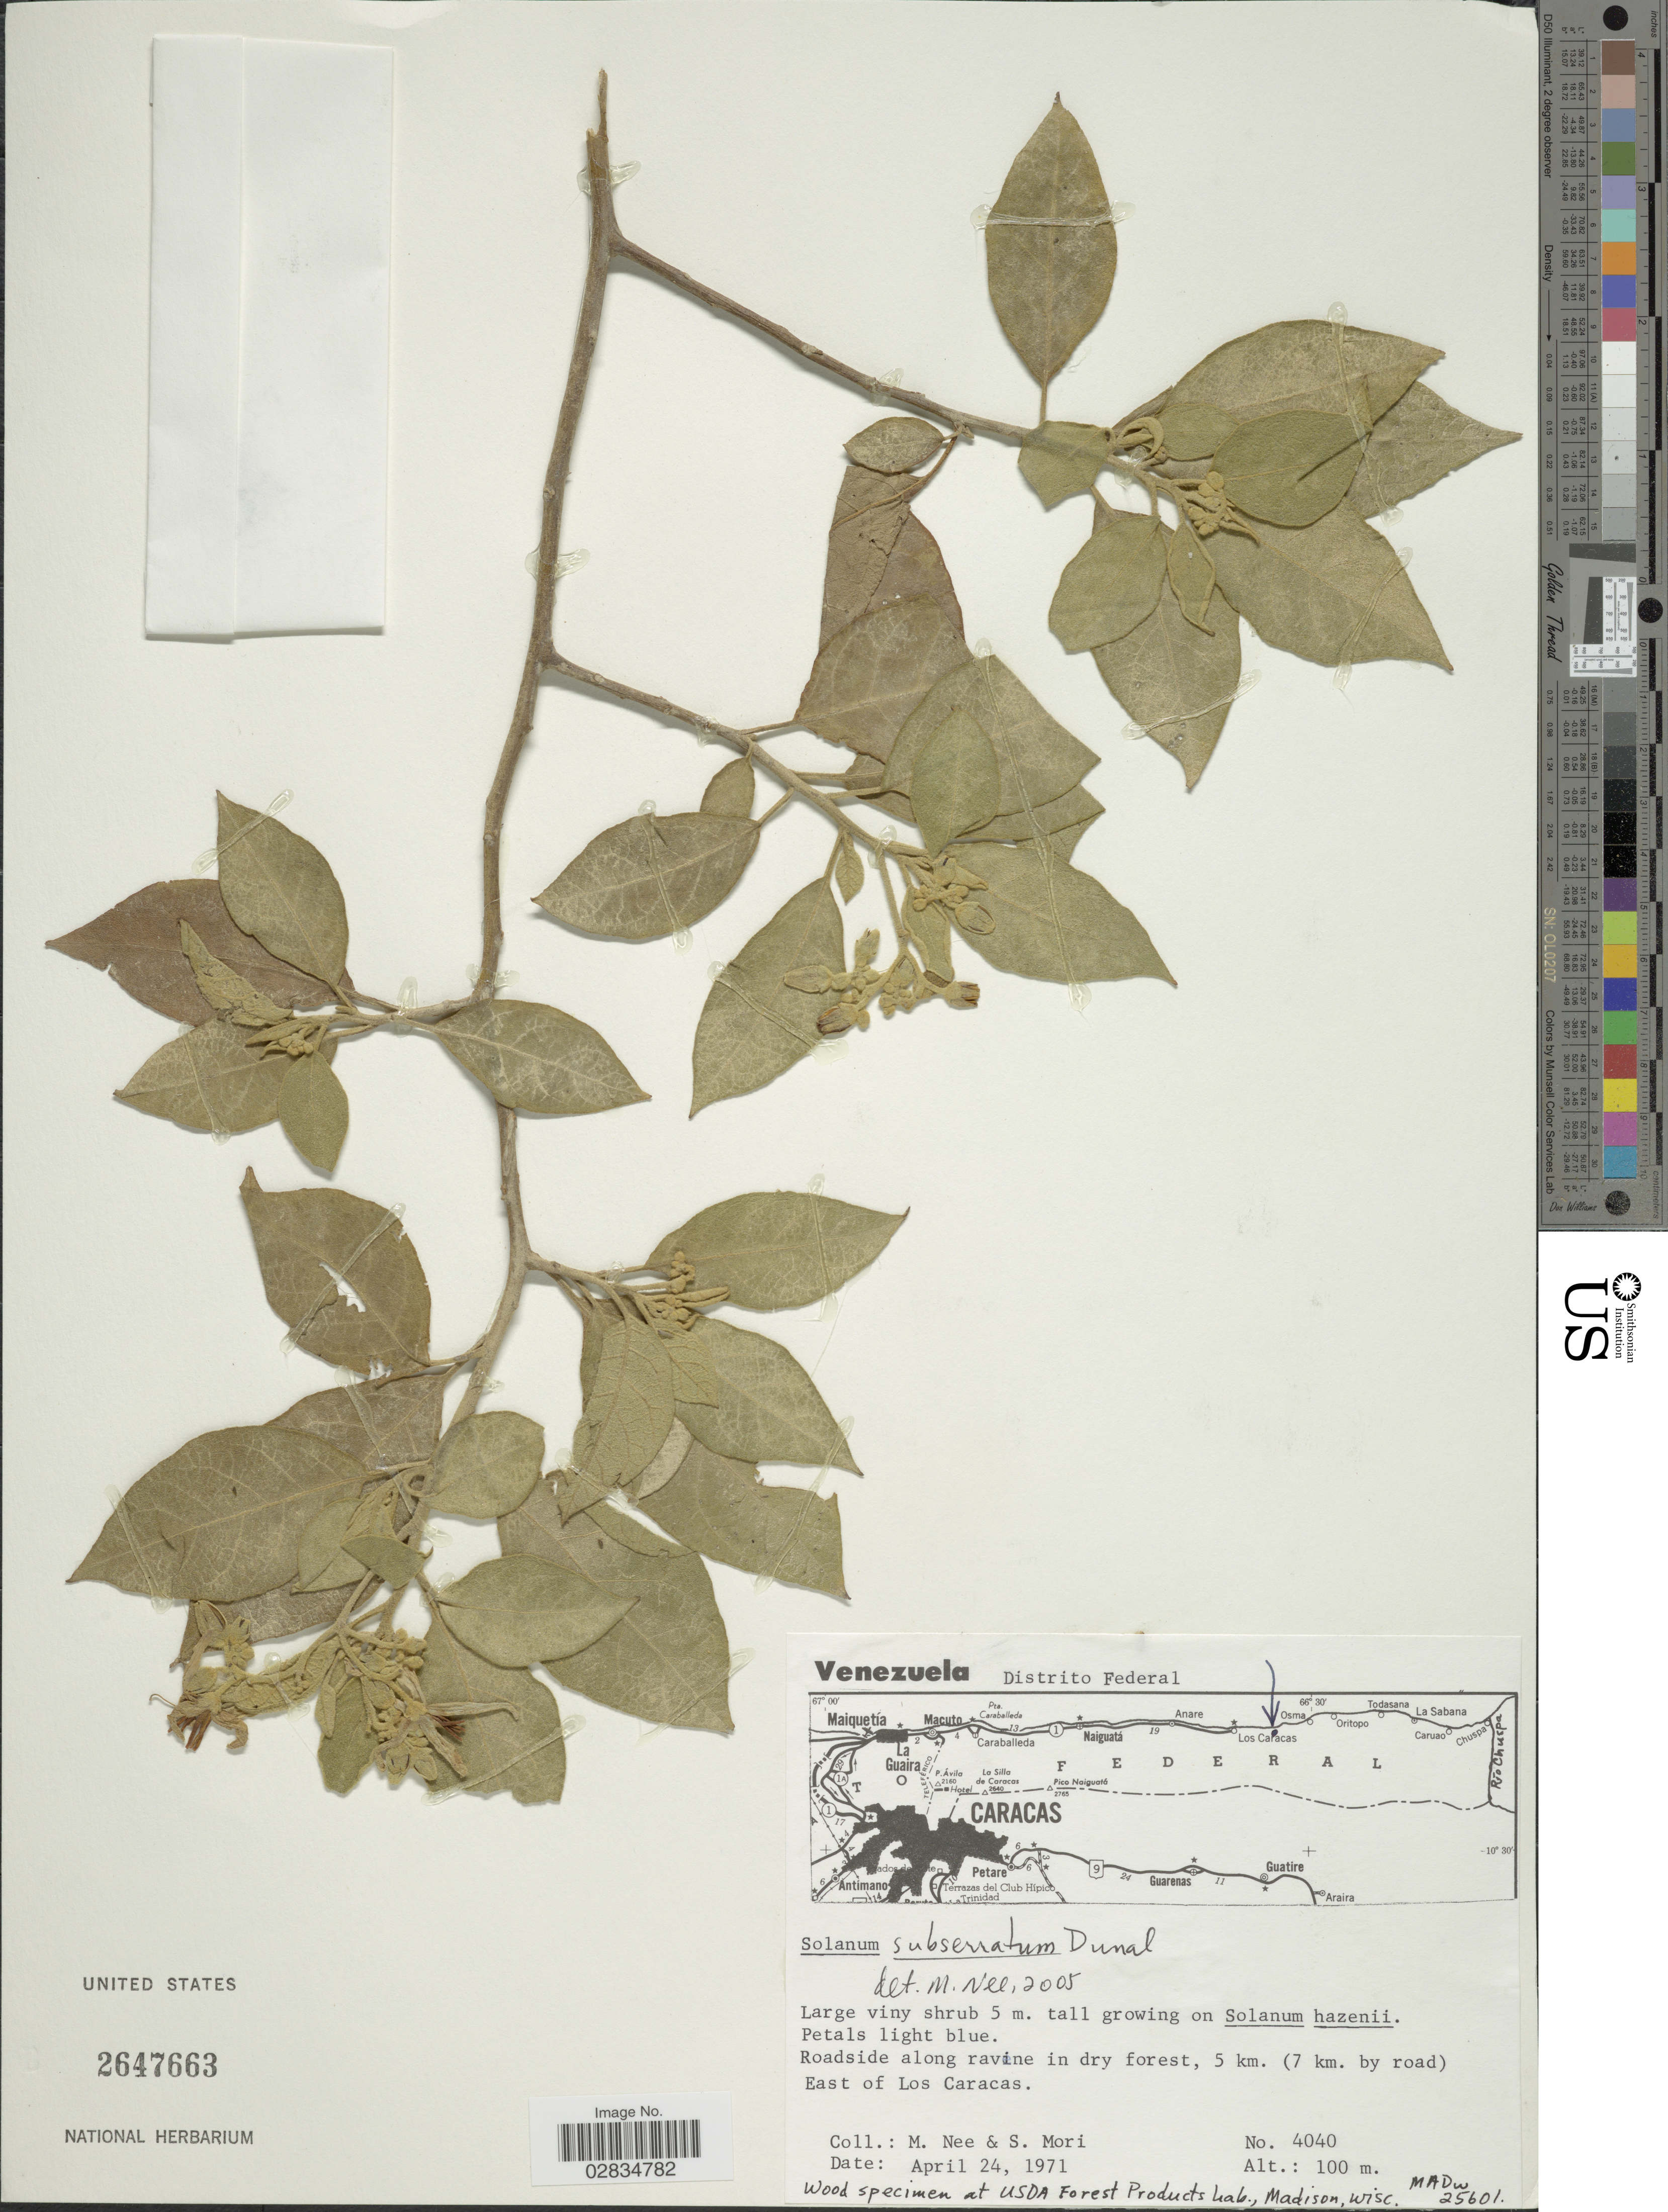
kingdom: Plantae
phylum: Tracheophyta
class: Magnoliopsida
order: Solanales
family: Solanaceae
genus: Solanum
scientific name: Solanum subserratum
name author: Dunal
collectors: M. Nee & S. Mori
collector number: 4040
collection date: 1971-04-24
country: Venezuela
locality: Distrito Federal, 5 km. (7 km. by road) East of Los Caracas.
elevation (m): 100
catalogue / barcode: US 2647663